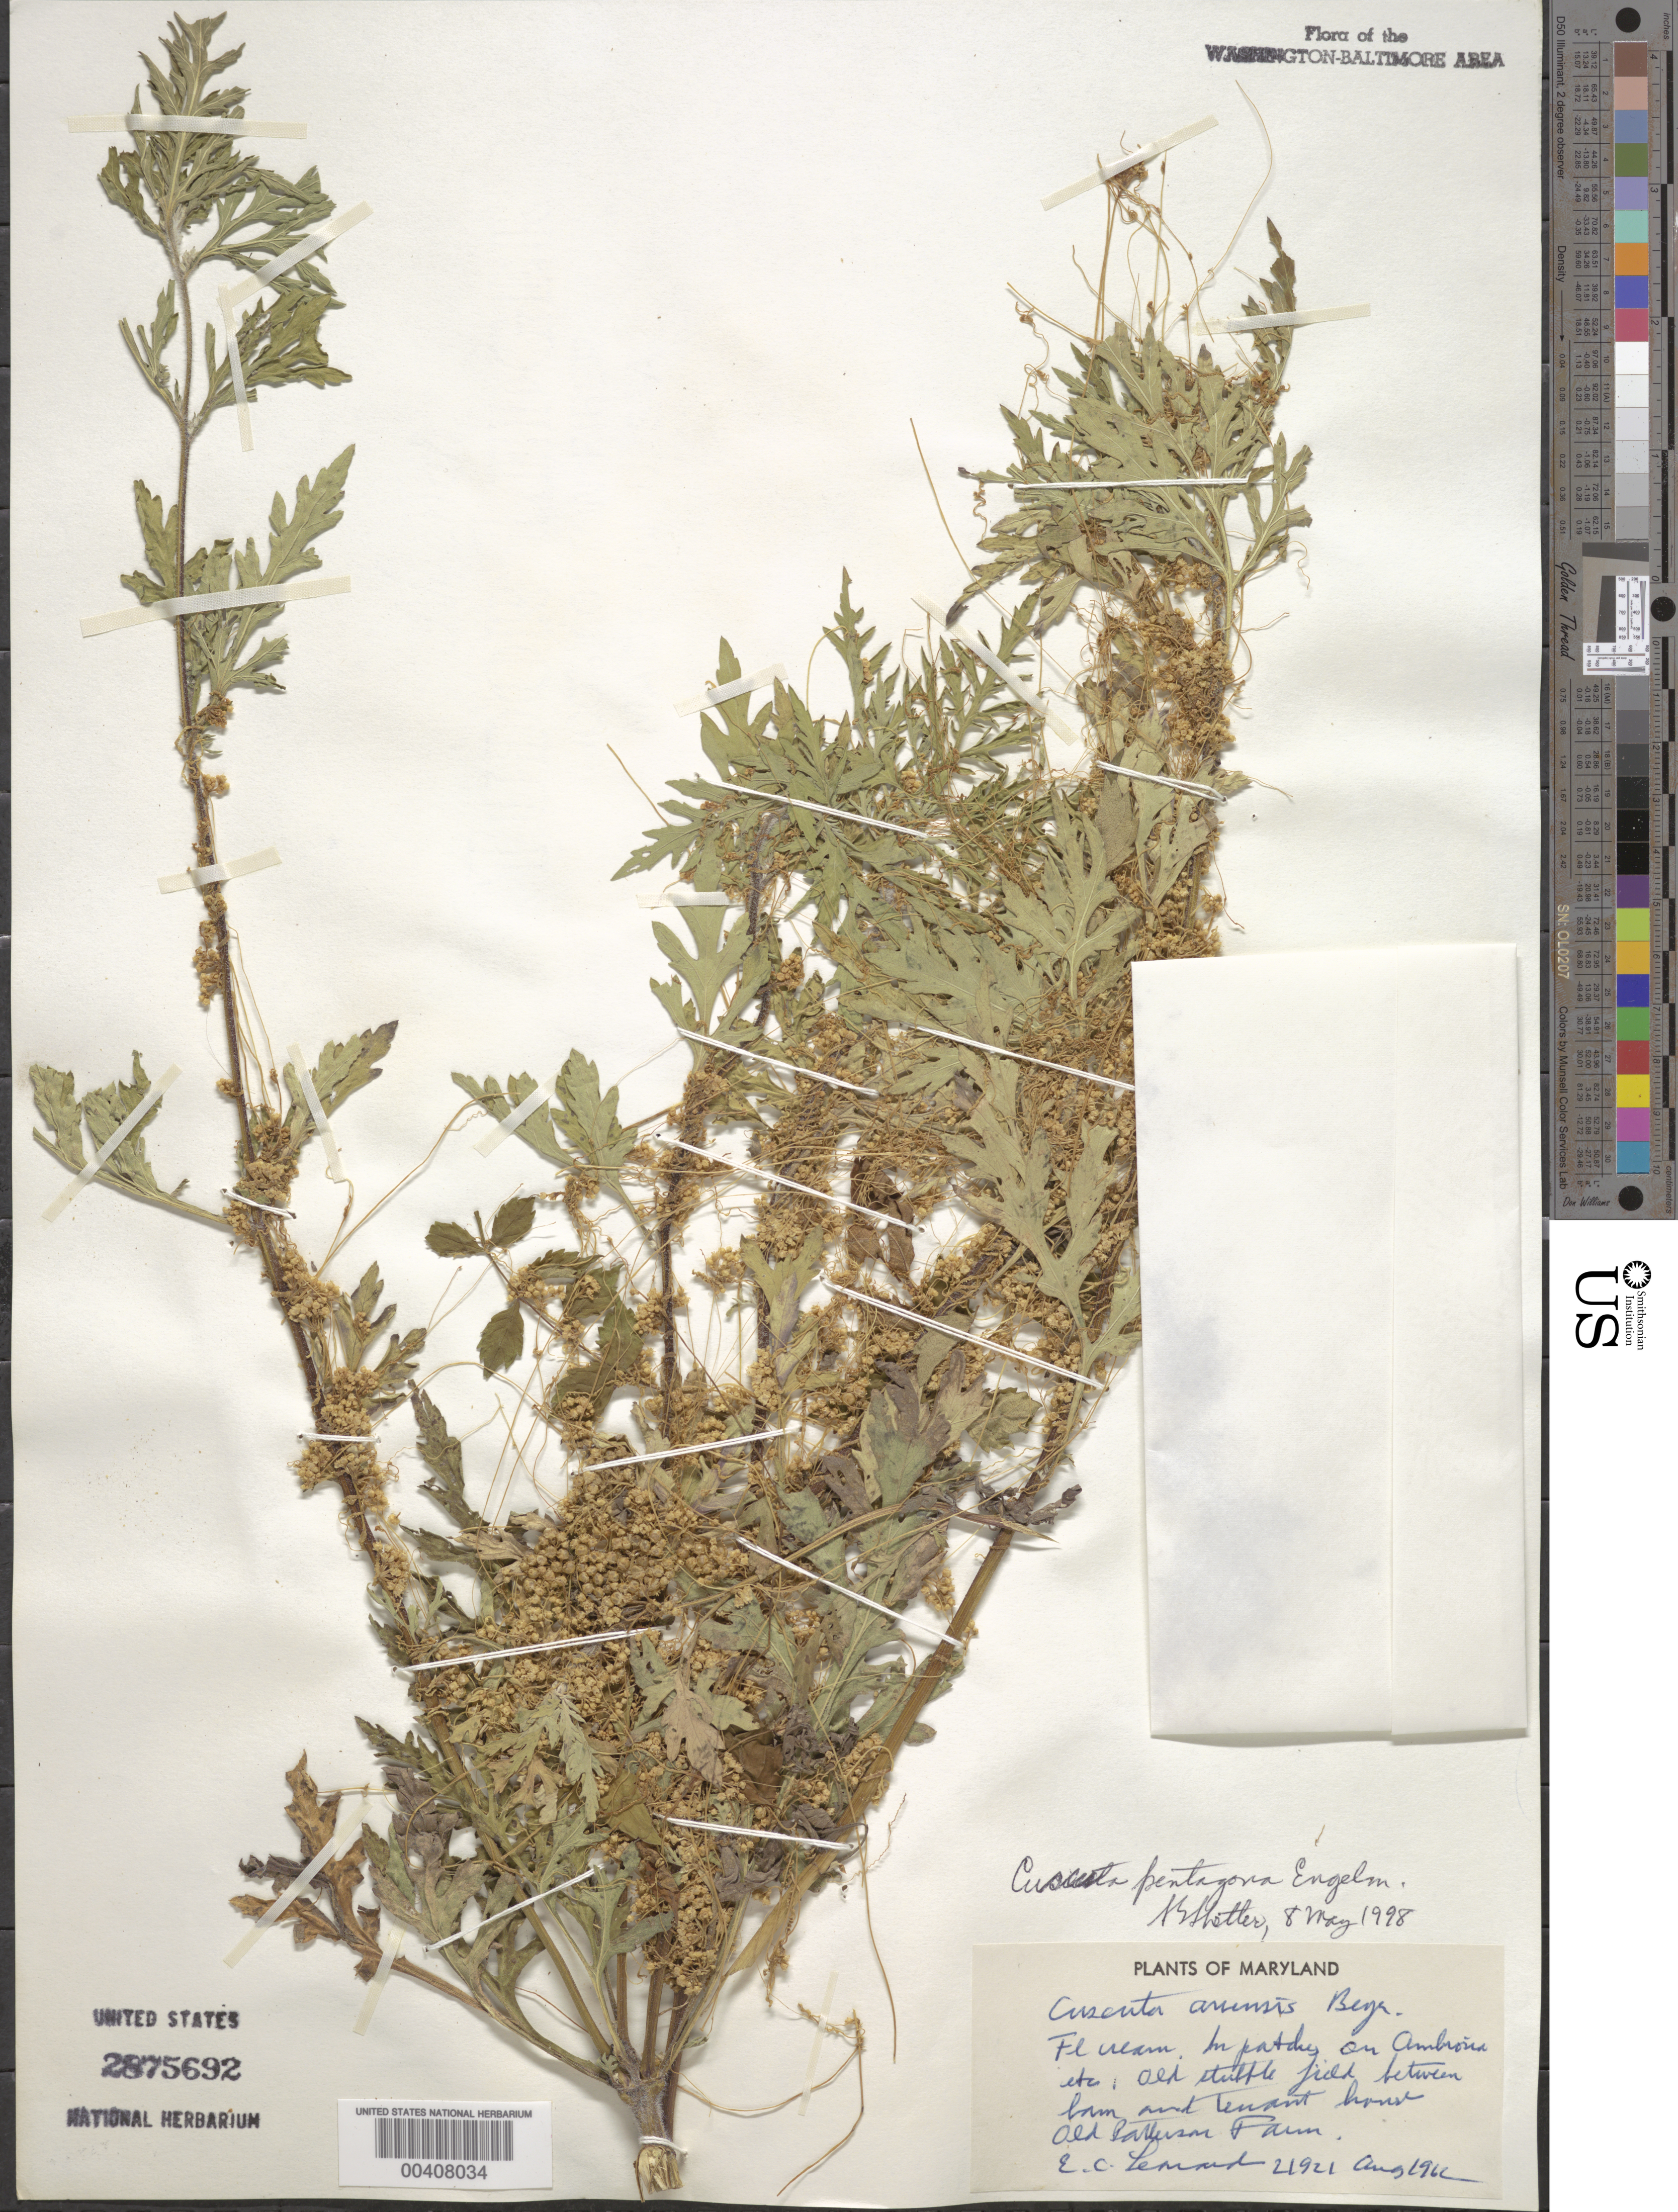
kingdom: Plantae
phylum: Tracheophyta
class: Magnoliopsida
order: Solanales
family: Convolvulaceae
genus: Cuscuta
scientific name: Cuscuta pentagona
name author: Engelm.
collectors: E. C. Leonard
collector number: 21921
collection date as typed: Aug 1962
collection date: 1962-08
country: United States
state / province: Maryland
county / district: Calvert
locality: between barn and tenant house, Old Patterson Farm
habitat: On Ambrosia etc..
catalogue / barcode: US 2875692